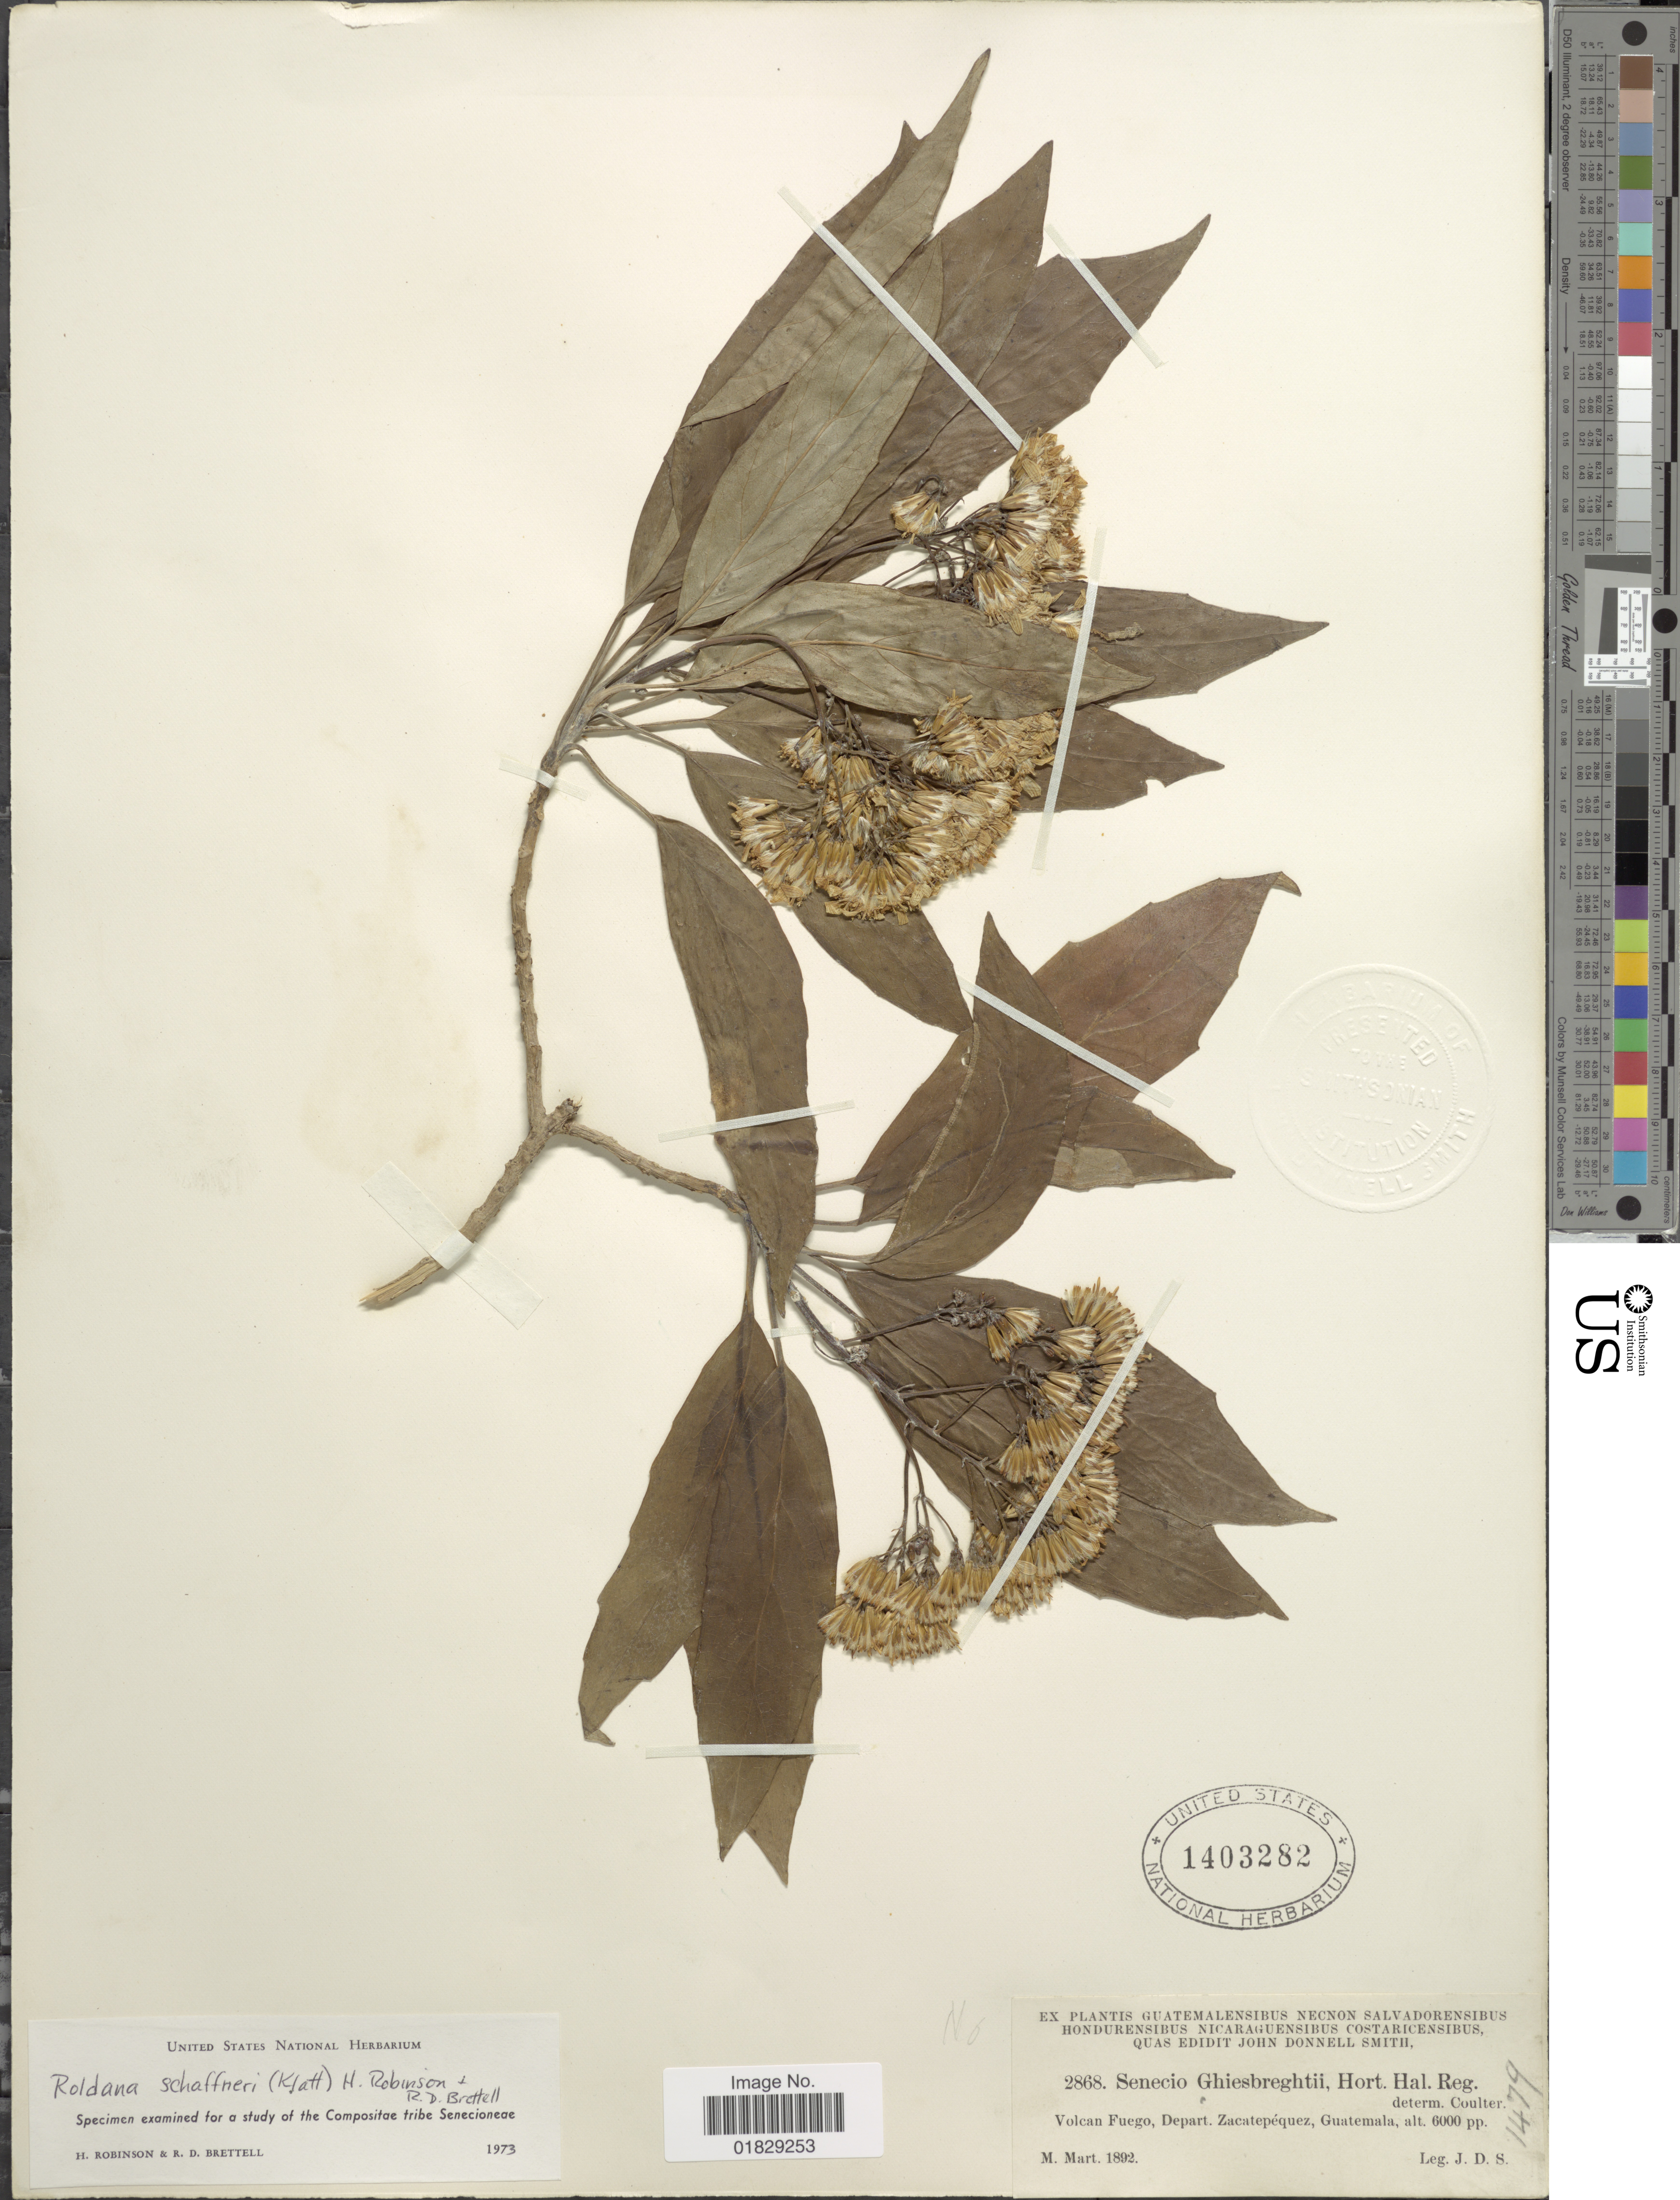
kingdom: Plantae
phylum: Tracheophyta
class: Magnoliopsida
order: Asterales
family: Asteraceae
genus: Roldana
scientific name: Roldana schaffneri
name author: (Sch. Bip. ex Klatt) H. Rob. & Brettell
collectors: J. Donnell Smith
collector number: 2868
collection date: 1892-03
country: Guatemala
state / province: Sacatepéquez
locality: Volcano Fuego, Depart. Zacatepéquez, Guatemala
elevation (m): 1829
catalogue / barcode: US 1403282